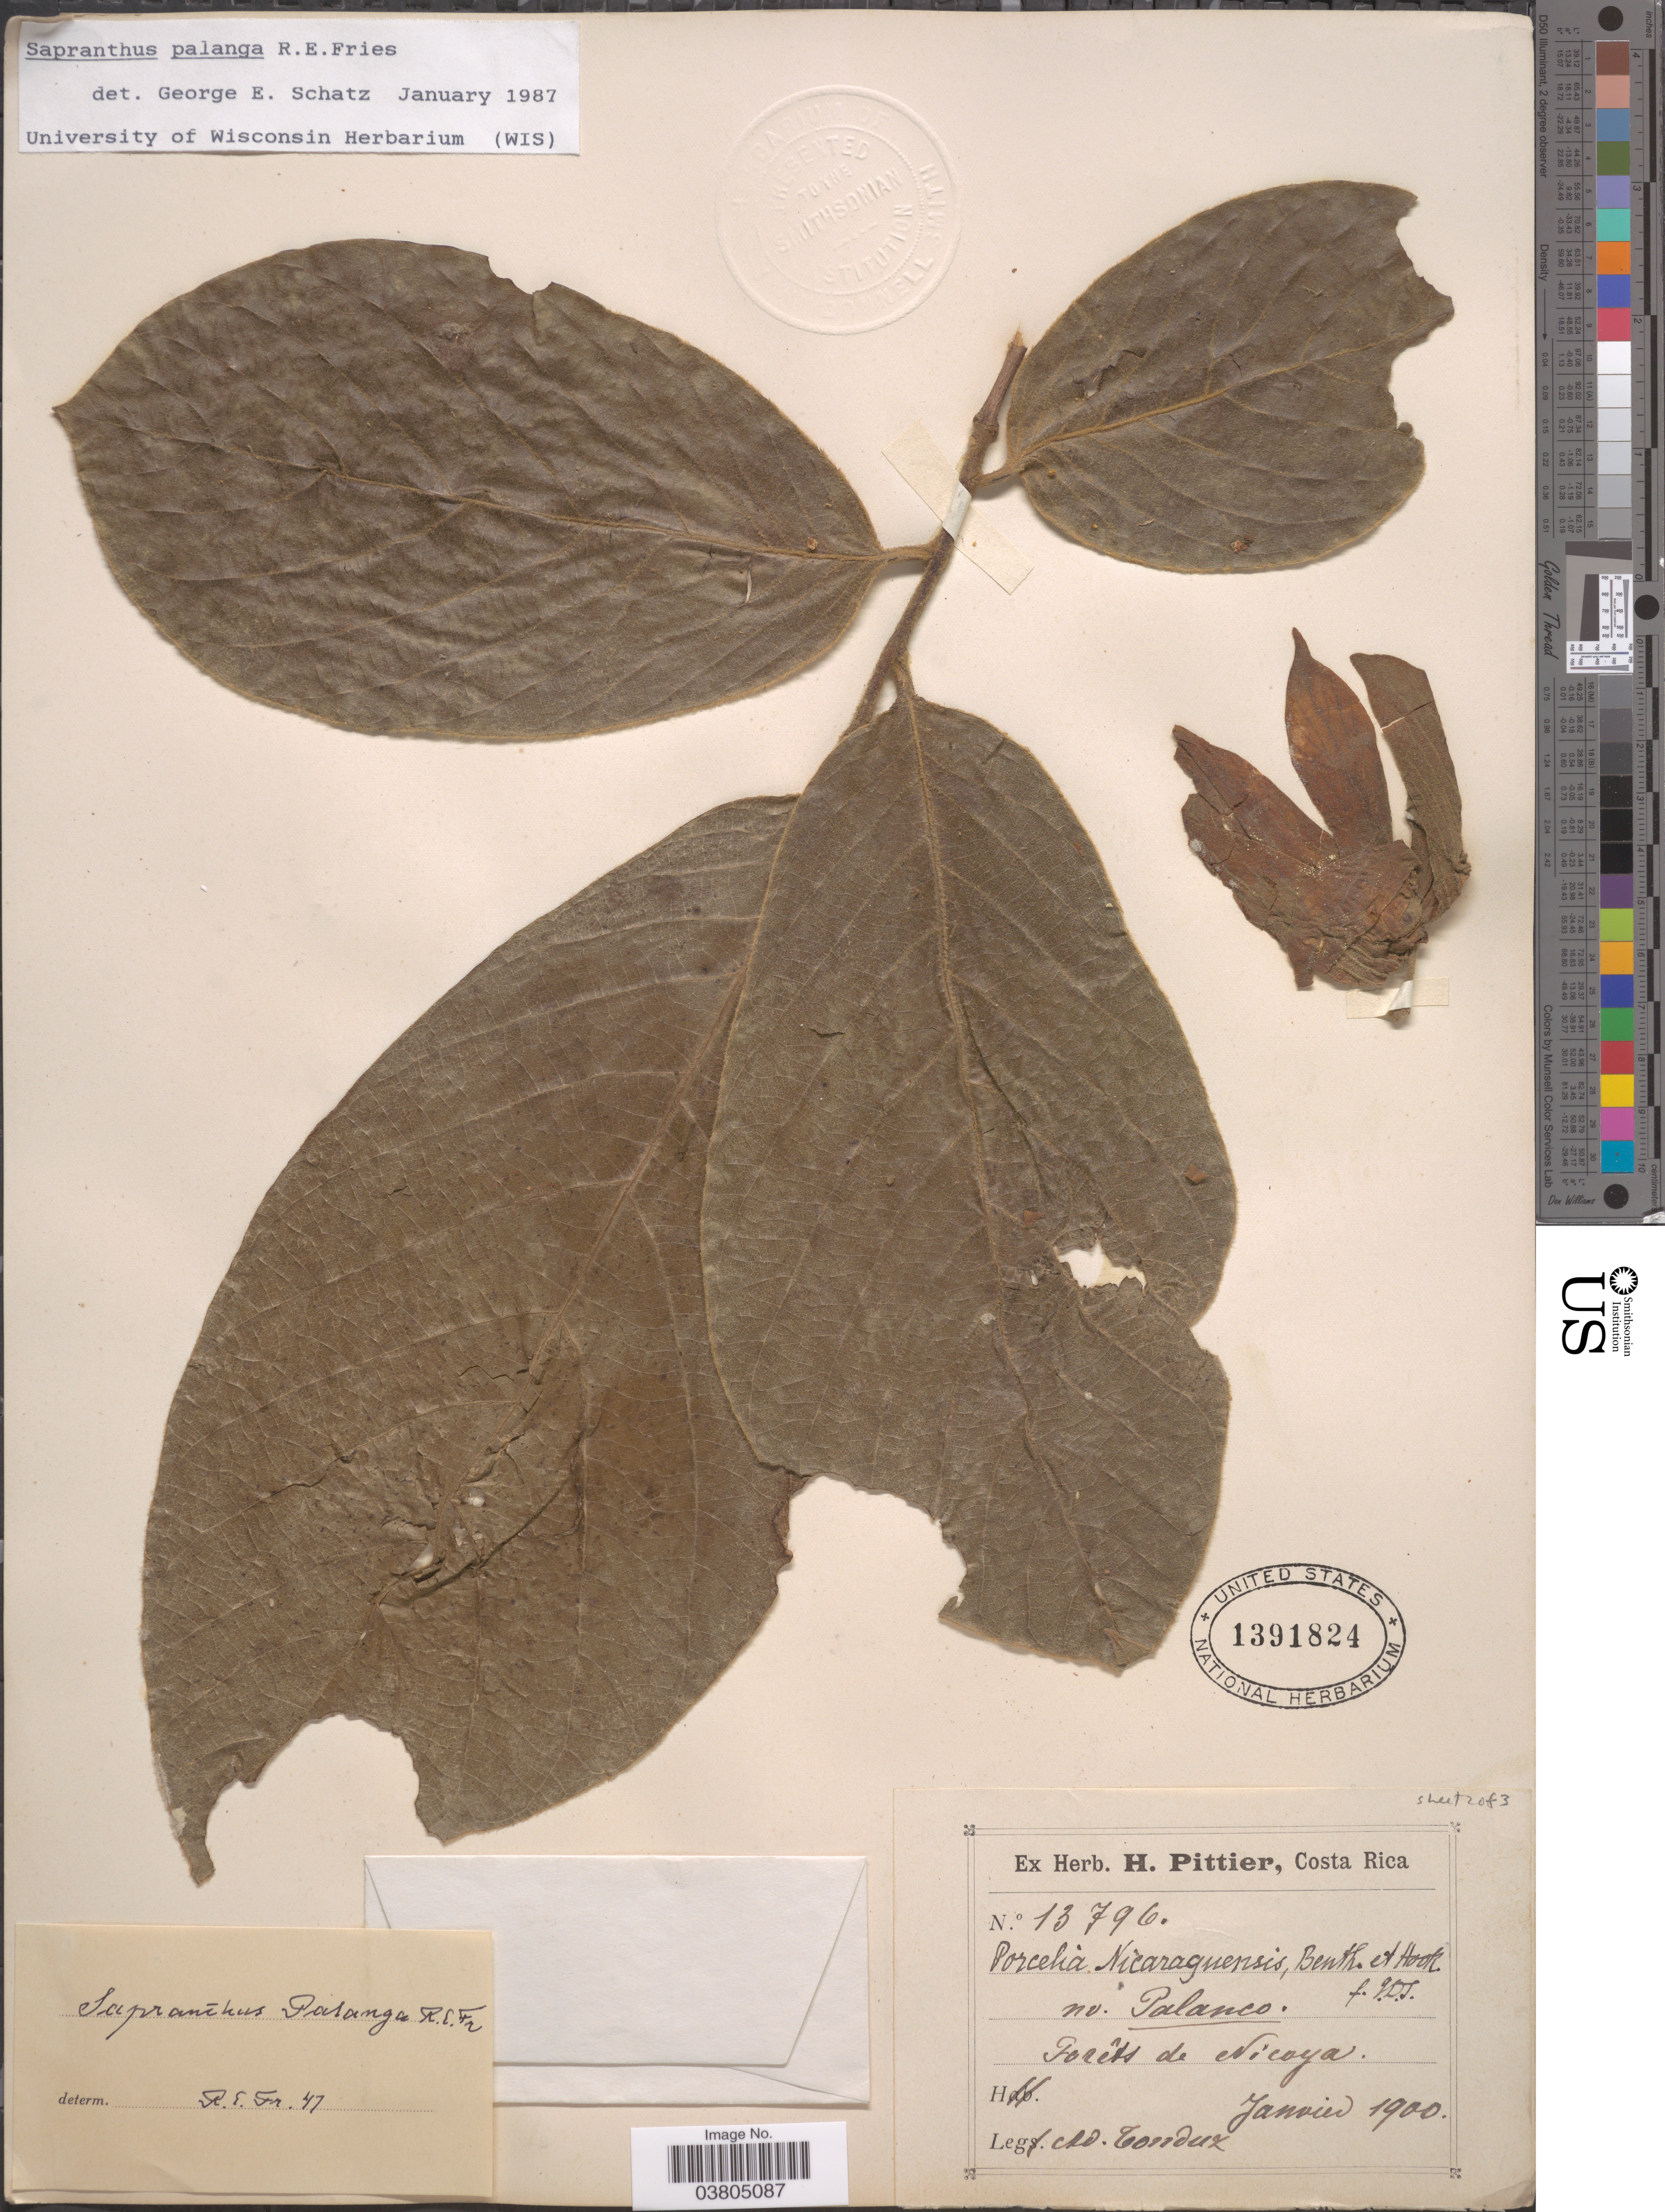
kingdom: Plantae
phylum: Tracheophyta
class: Magnoliopsida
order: Magnoliales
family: Annonaceae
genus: Sapranthus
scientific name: Sapranthus palanga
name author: R.E. Fr.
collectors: A. Tonduz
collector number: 13796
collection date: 1900-01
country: Costa Rica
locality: Forêts de Nicoya.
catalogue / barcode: US 1391824